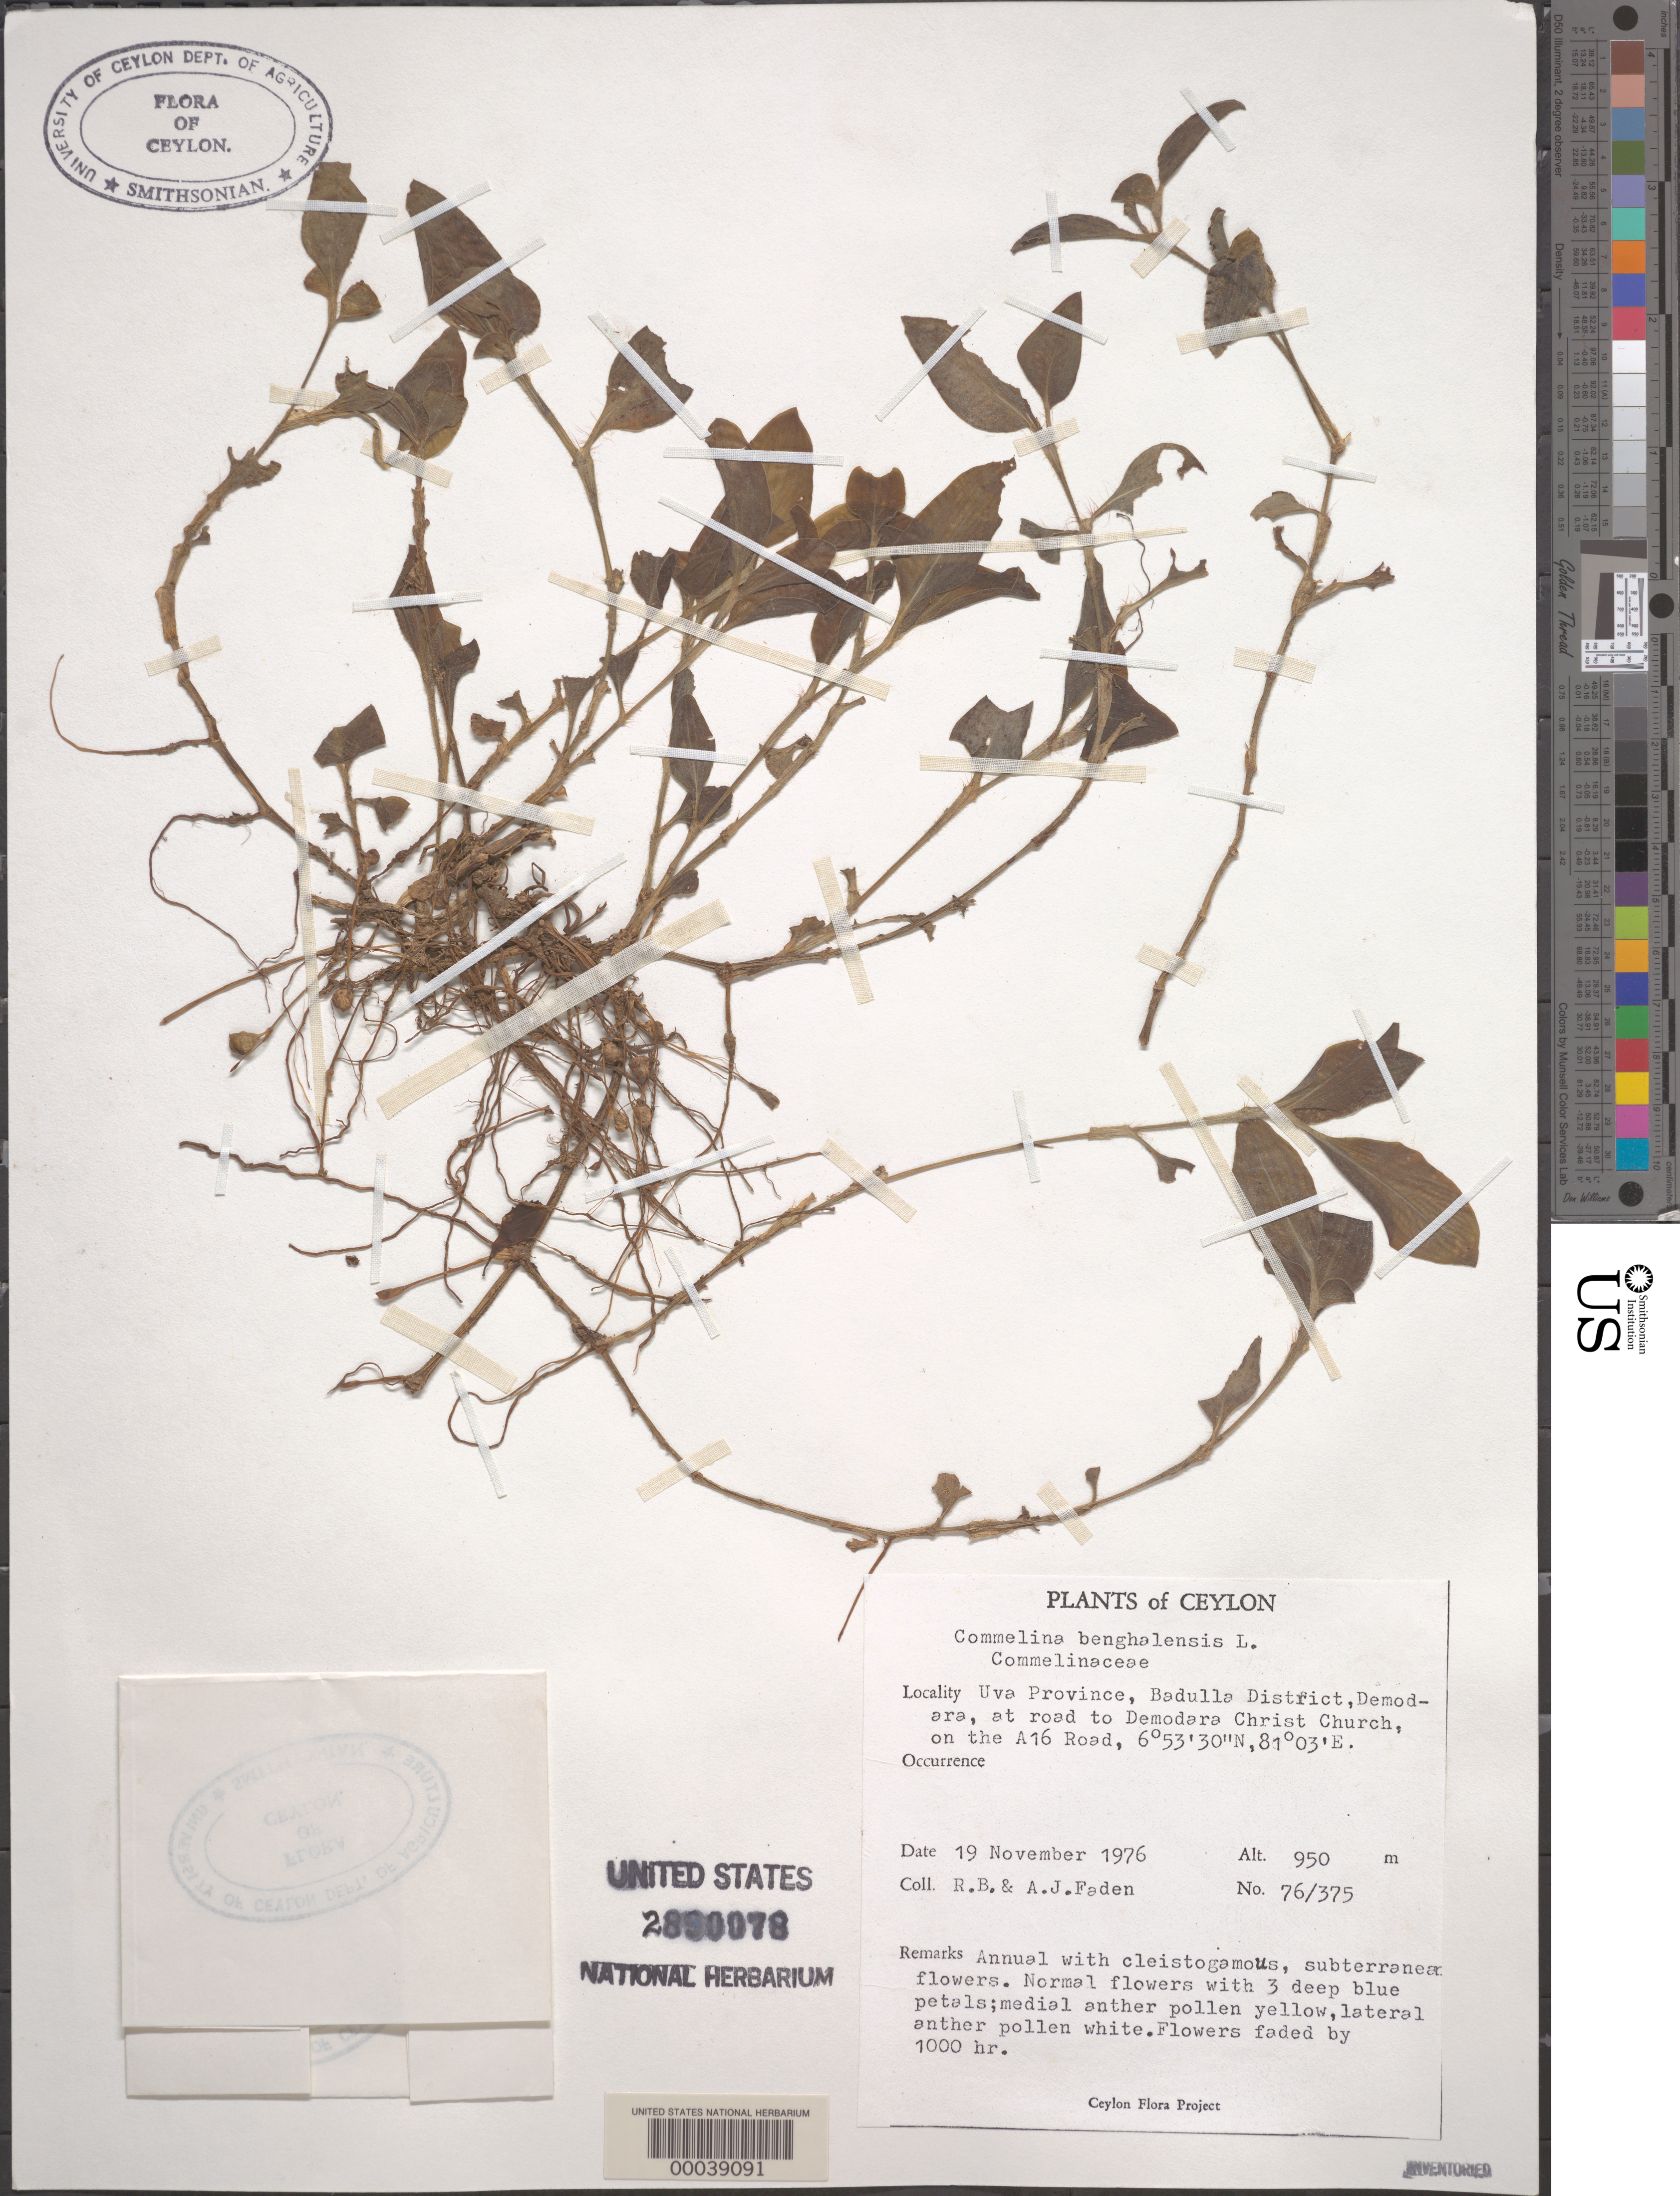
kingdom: Plantae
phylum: Tracheophyta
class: Liliopsida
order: Commelinales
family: Commelinaceae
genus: Commelina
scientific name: Commelina benghalensis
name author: L.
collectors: R. B. Faden & A. J. Faden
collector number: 76/375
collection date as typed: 19 Nov 1976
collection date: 1976-11-19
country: Sri Lanka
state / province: Uva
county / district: Badulla Dist.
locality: Demodara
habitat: Roadside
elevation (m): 950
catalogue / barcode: US 2890078